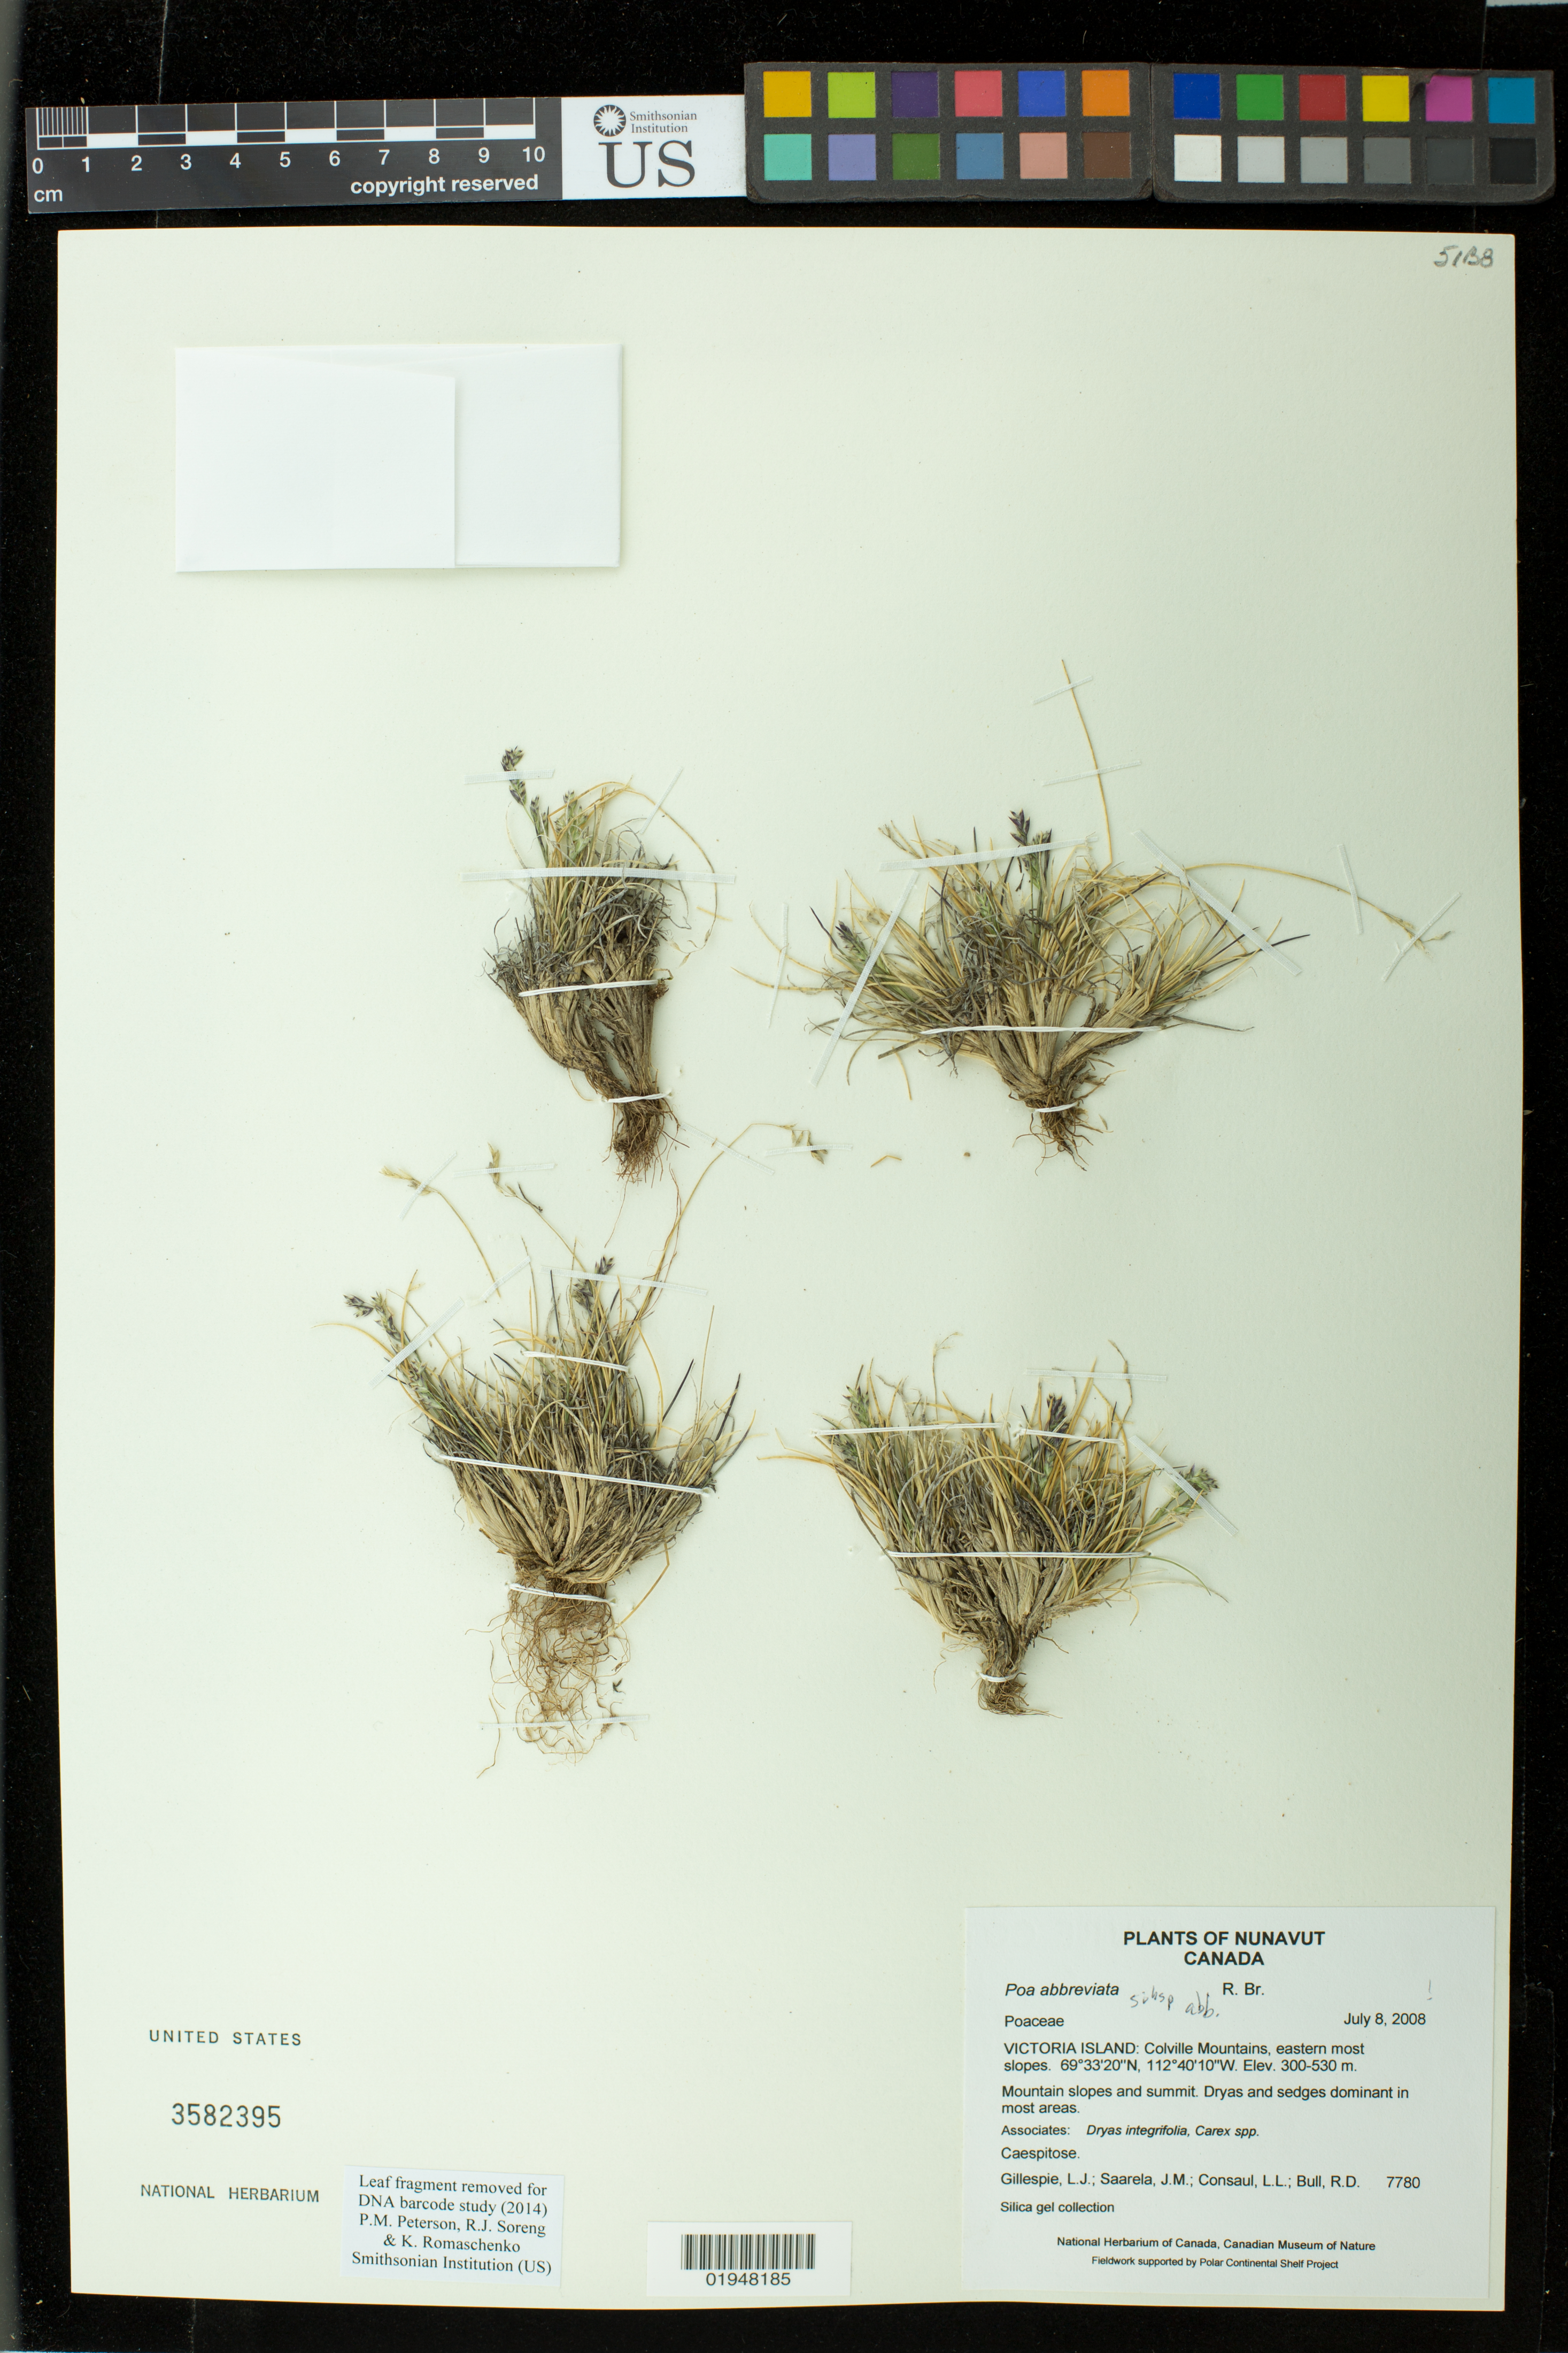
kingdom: Plantae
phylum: Tracheophyta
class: Liliopsida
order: Poales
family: Poaceae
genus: Poa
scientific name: Poa abbreviata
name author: R. Br.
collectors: L. J. Gillespie, J. Saarela, L. Consaul & R. Bull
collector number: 7780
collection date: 2008-07-08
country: Canada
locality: Victoria Island: Colville Mountains, eastern most slopes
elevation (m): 300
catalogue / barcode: US 3582395